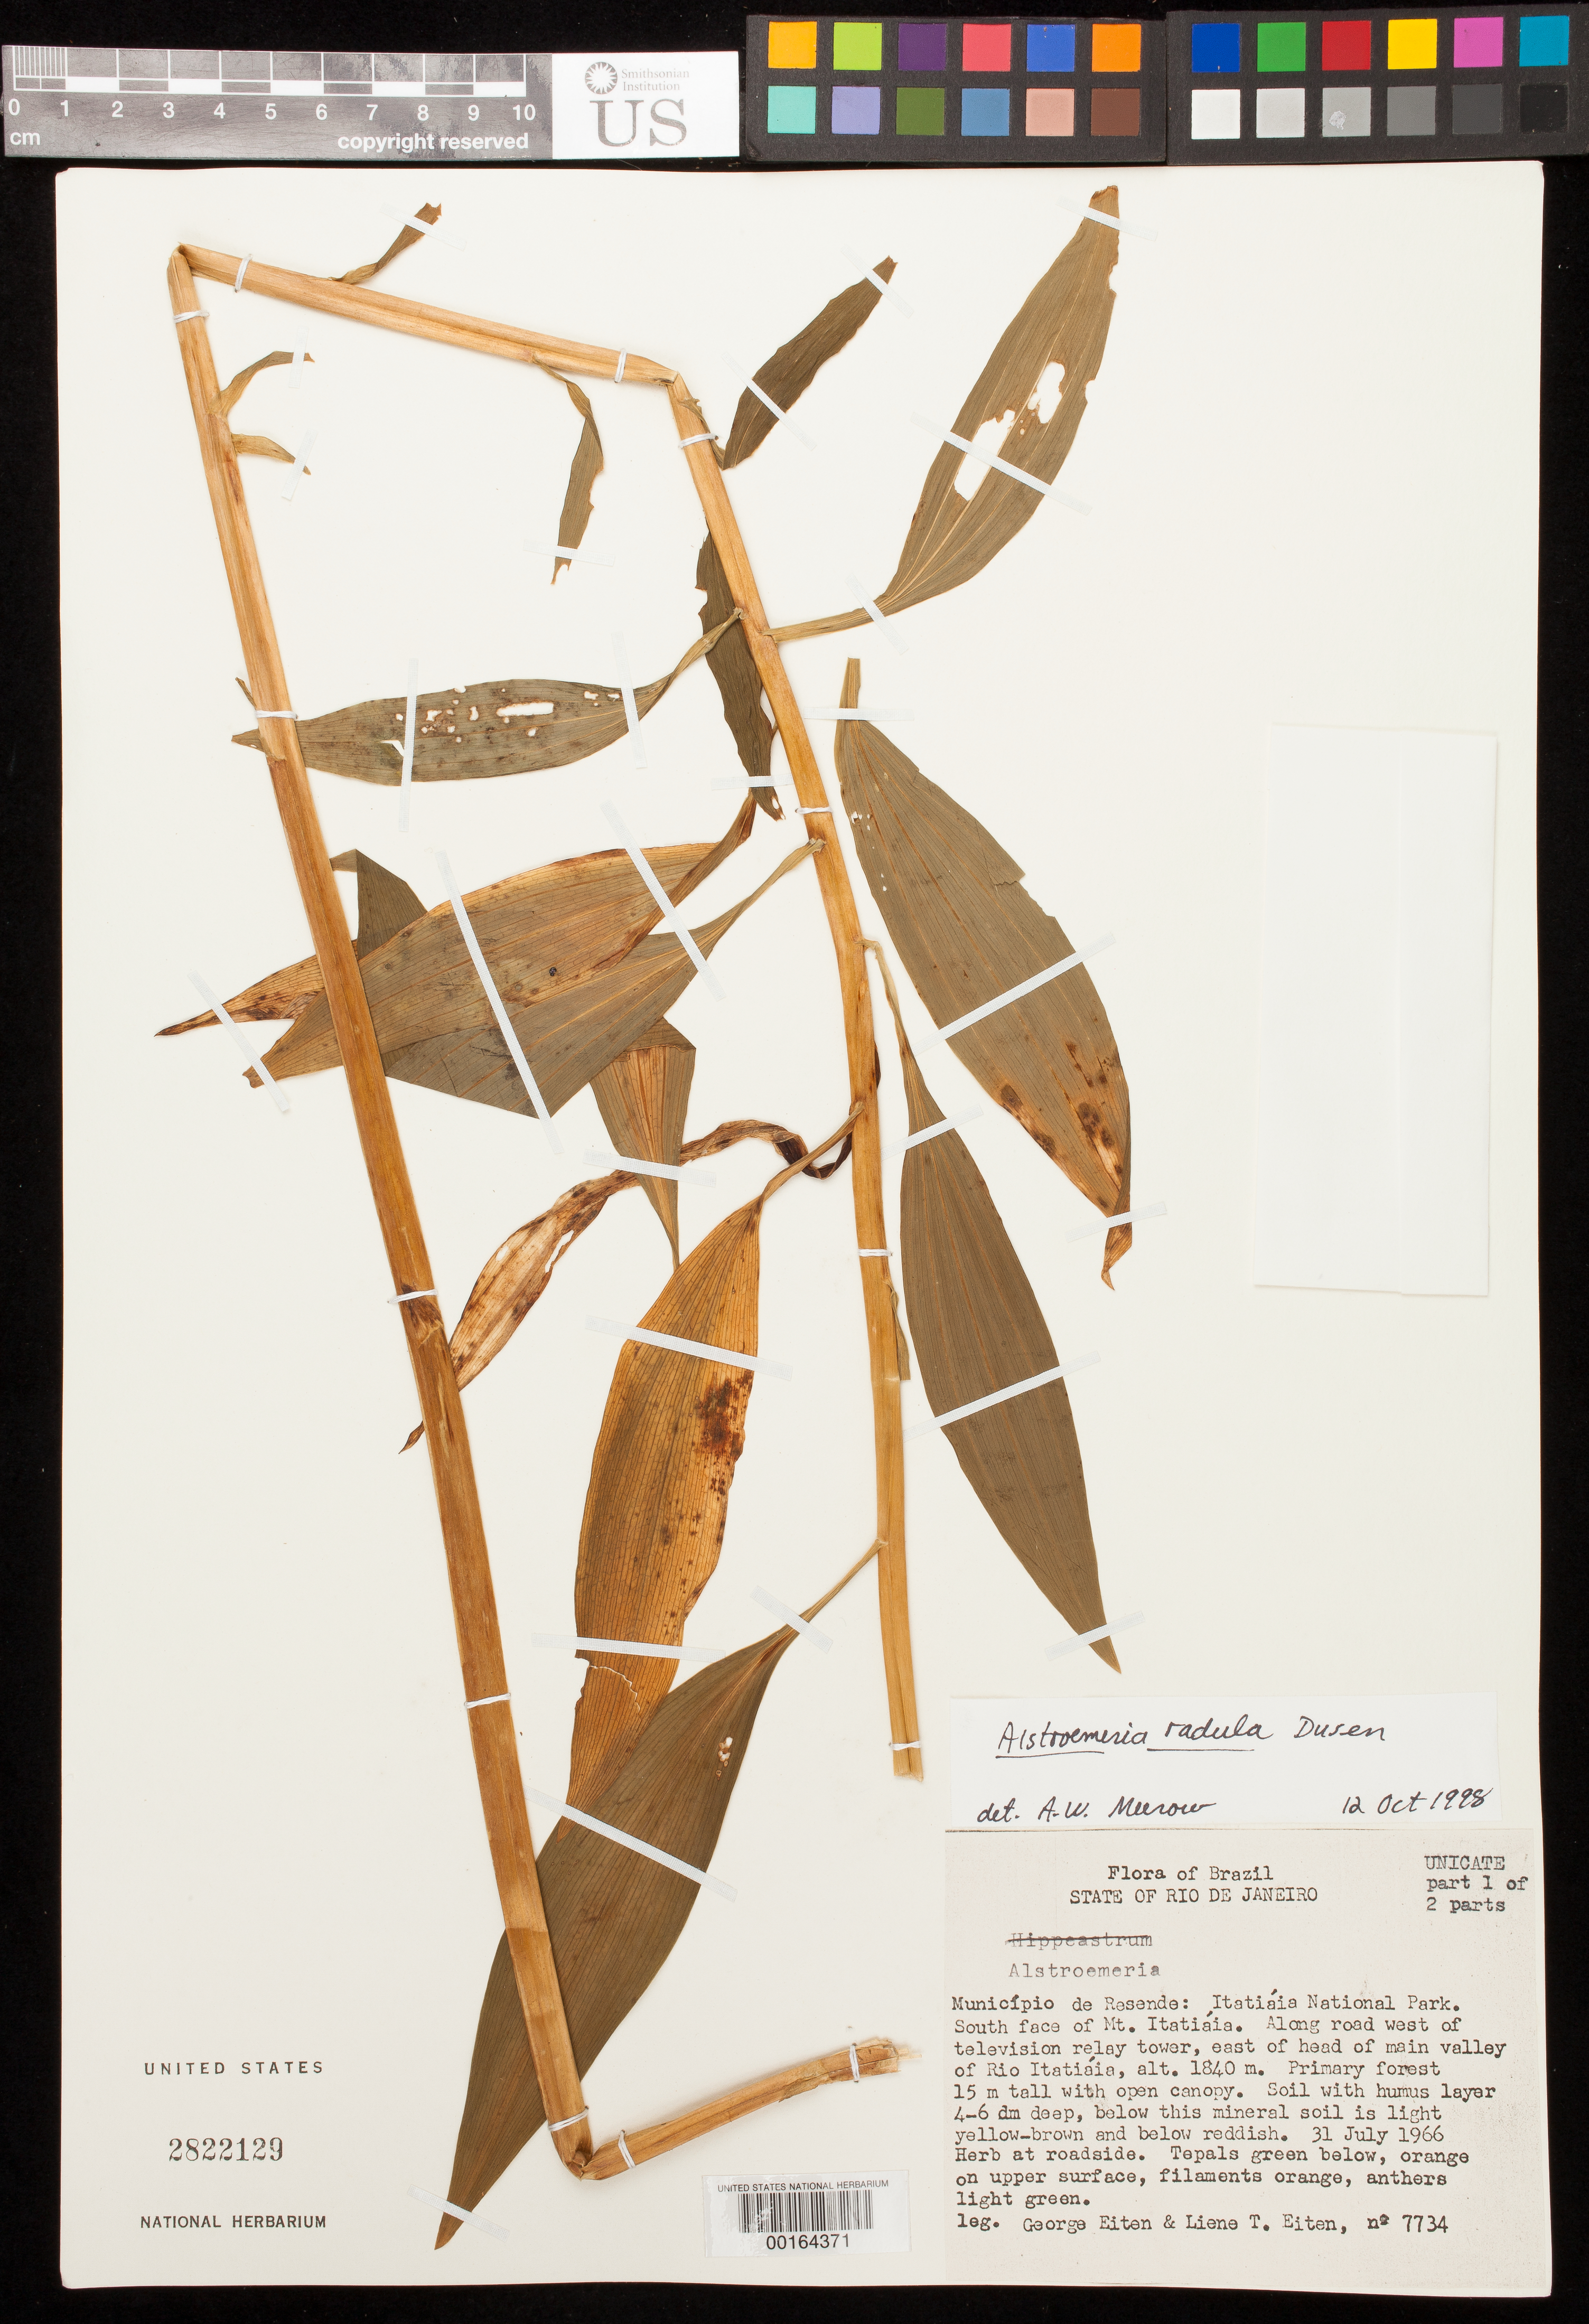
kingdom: Plantae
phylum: Tracheophyta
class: Liliopsida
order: Liliales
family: Alstroemeriaceae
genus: Alstroemeria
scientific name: Alstroemeria radula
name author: Dusén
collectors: G. Eiten & L. T. Eiten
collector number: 7734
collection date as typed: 31 Jul 1966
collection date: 1966-07-31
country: Brazil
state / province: Rio de Janeiro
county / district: Resende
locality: Itatiaia national park; s face of mt. itatiaia; along road w of tv relay tower, e of head of main valley of rio itatiaia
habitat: Soil w/humus layer 4-6 dm deep, below lt yellow-brown then red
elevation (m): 1840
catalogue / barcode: US 2822129